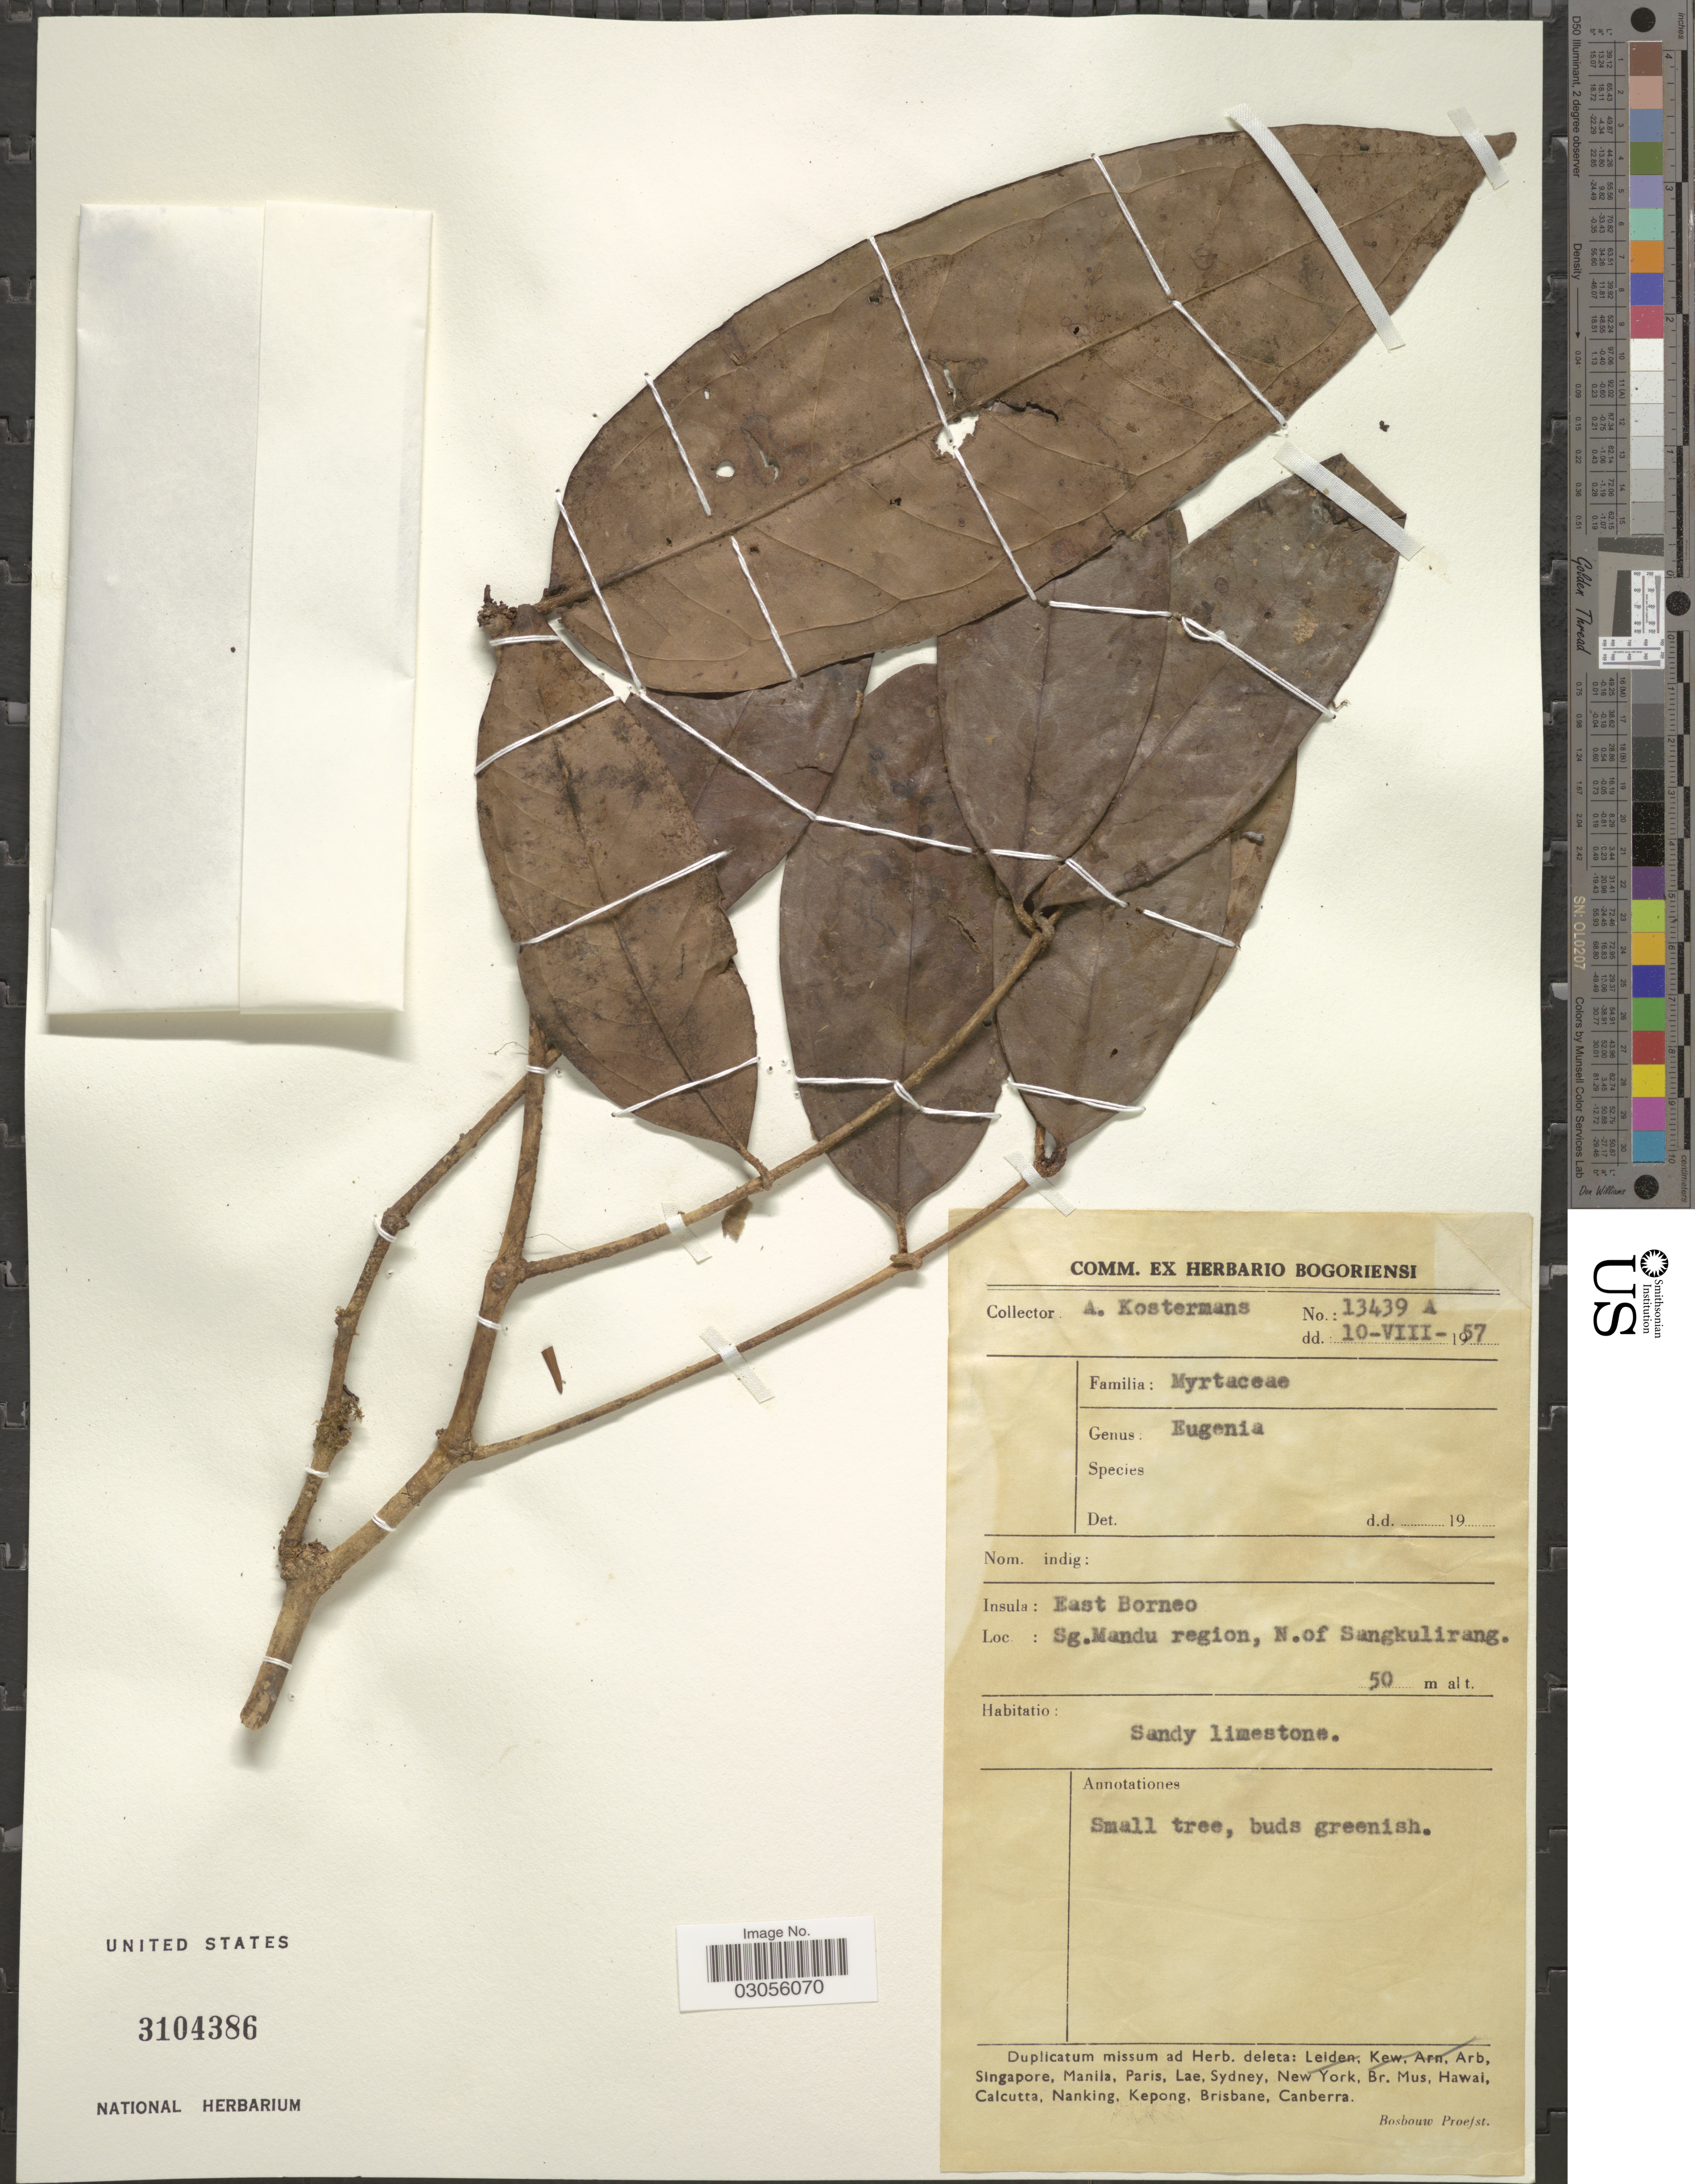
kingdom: Plantae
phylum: Tracheophyta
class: Magnoliopsida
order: Myrtales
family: Myrtaceae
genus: Eugenia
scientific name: Eugenia sp.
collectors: A. Kostermanns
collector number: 13439 A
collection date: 1957-08-10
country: Indonesia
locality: Insula: East Borneo. Sg. Mandu region, N. of Sangkulirang.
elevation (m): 50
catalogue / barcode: US 3104386